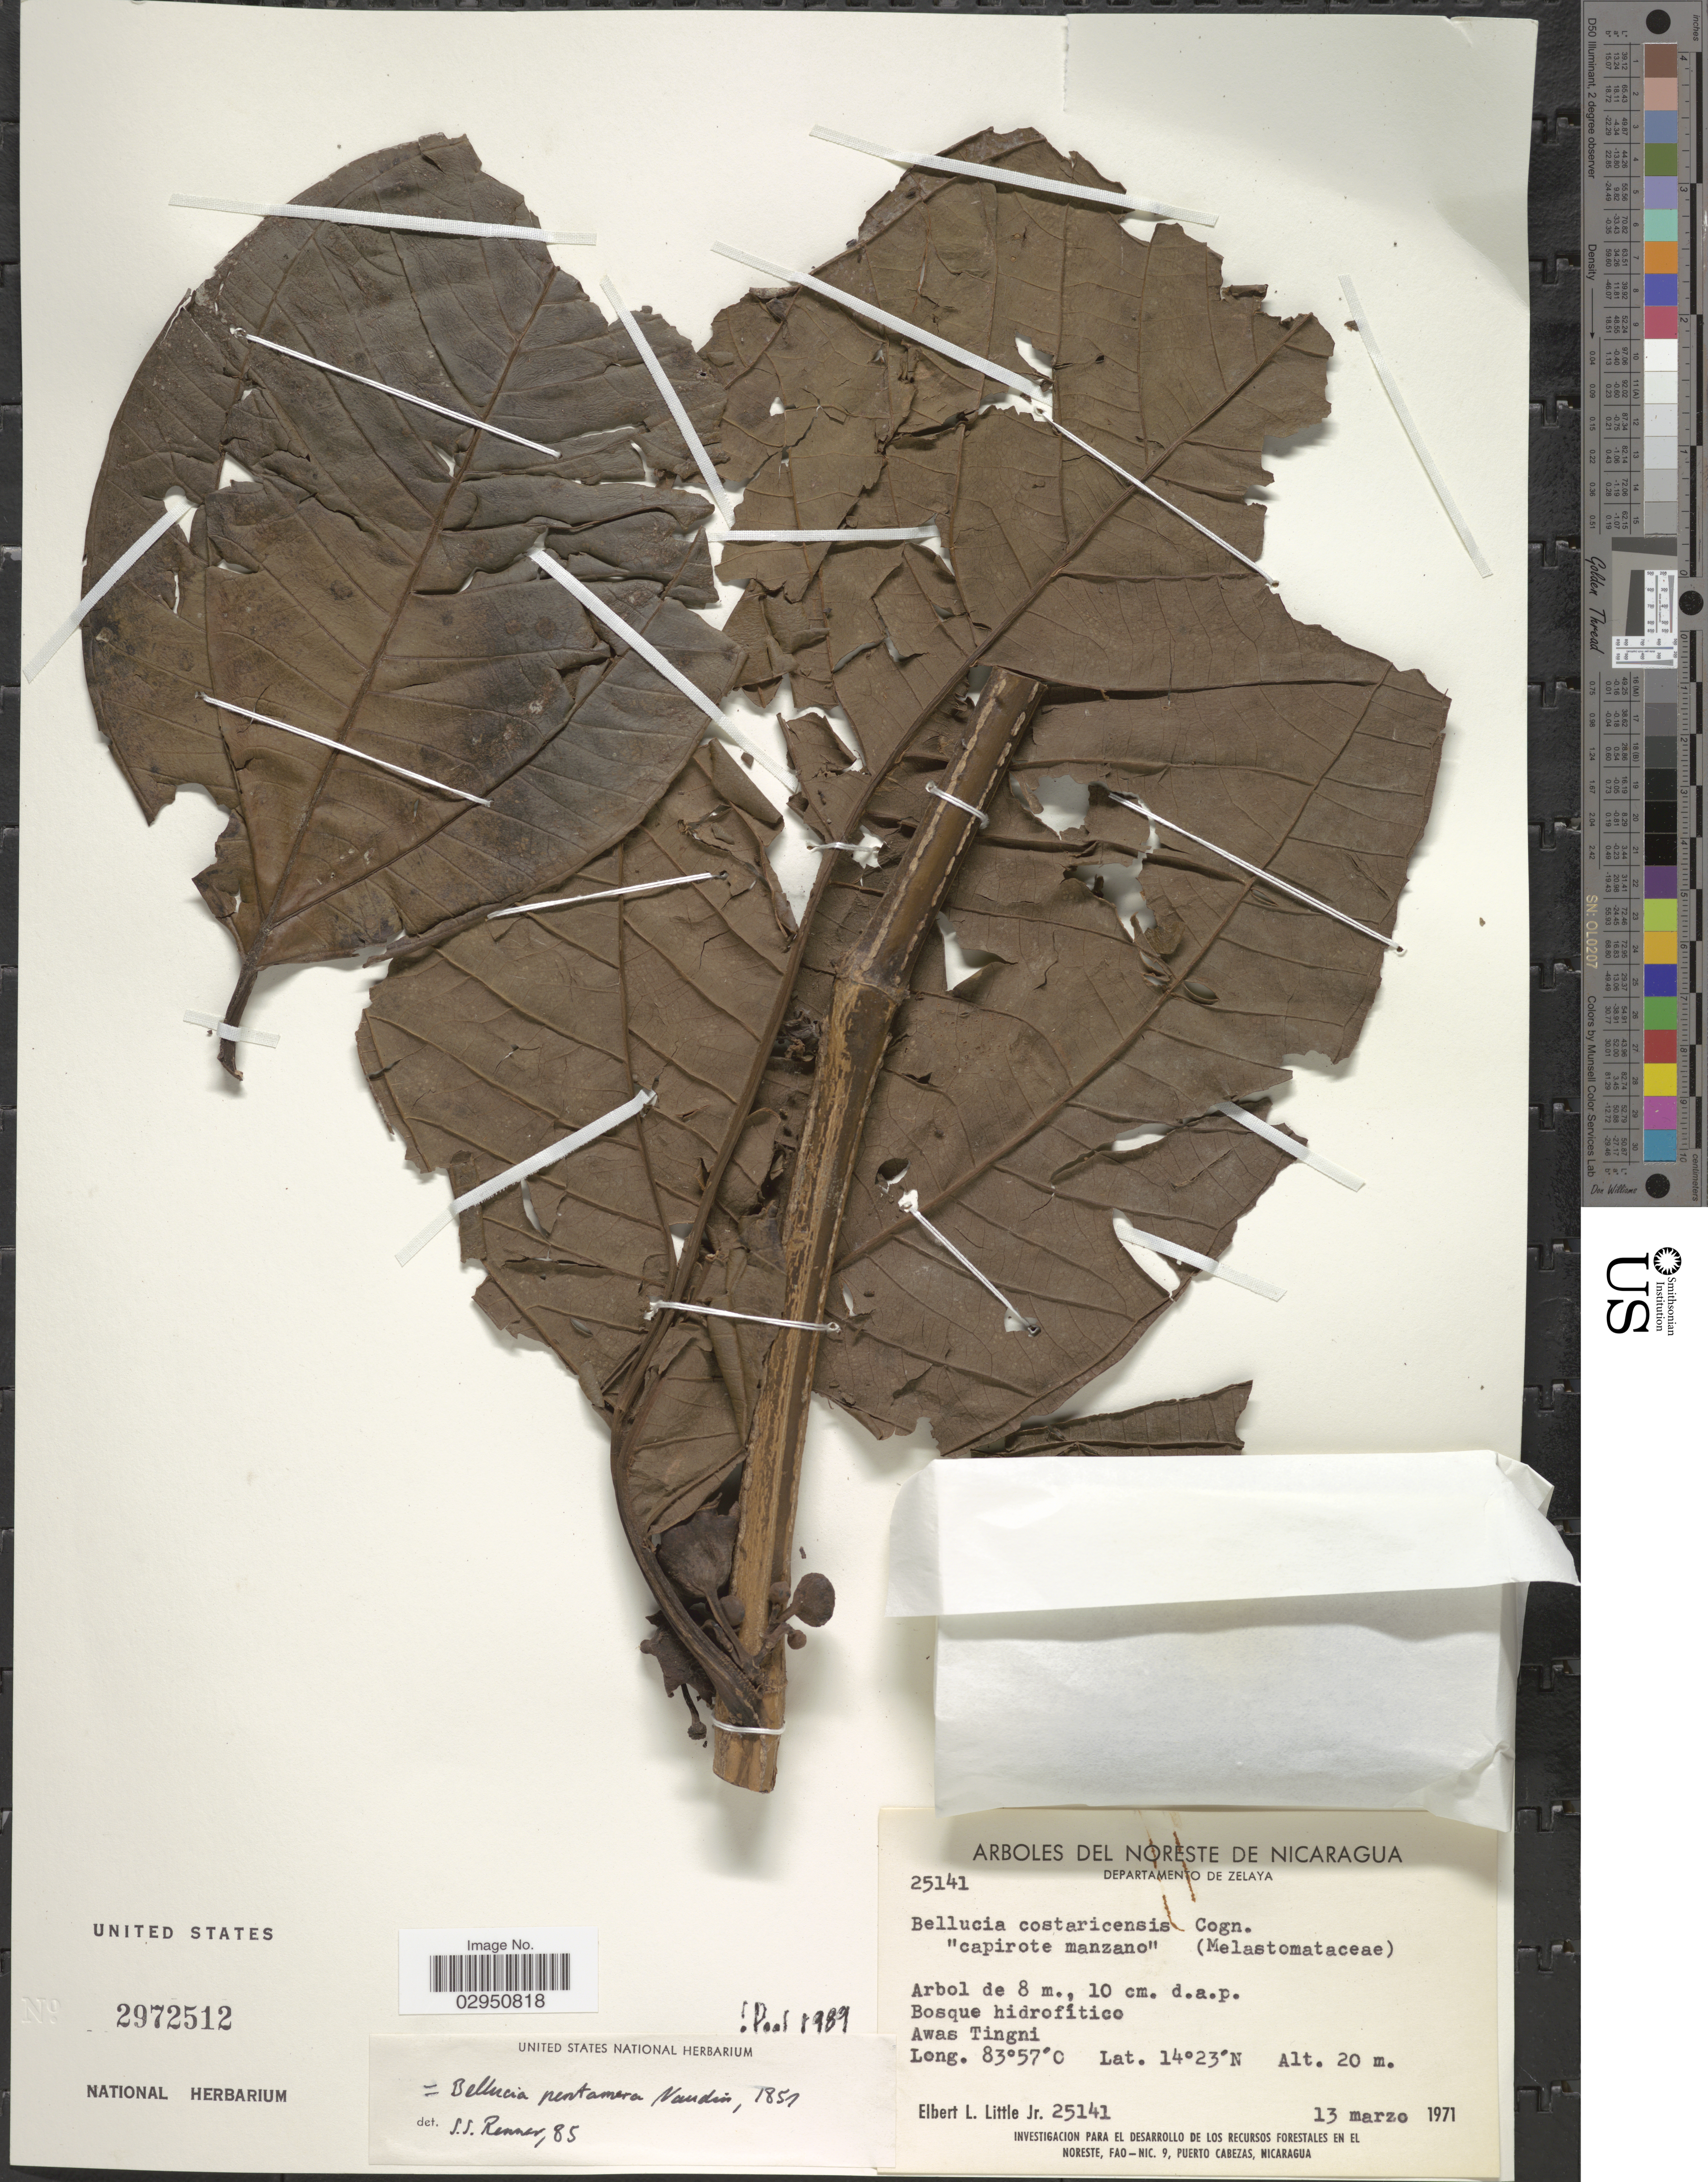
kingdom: Plantae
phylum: Tracheophyta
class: Magnoliopsida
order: Myrtales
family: Melastomataceae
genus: Bellucia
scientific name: Bellucia pentamera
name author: Naudin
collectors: E. L. Little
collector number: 25141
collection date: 1971-03-13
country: Nicaragua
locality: Departamento de Zelaya. Awas Tingni.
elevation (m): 20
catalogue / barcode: US 2972512